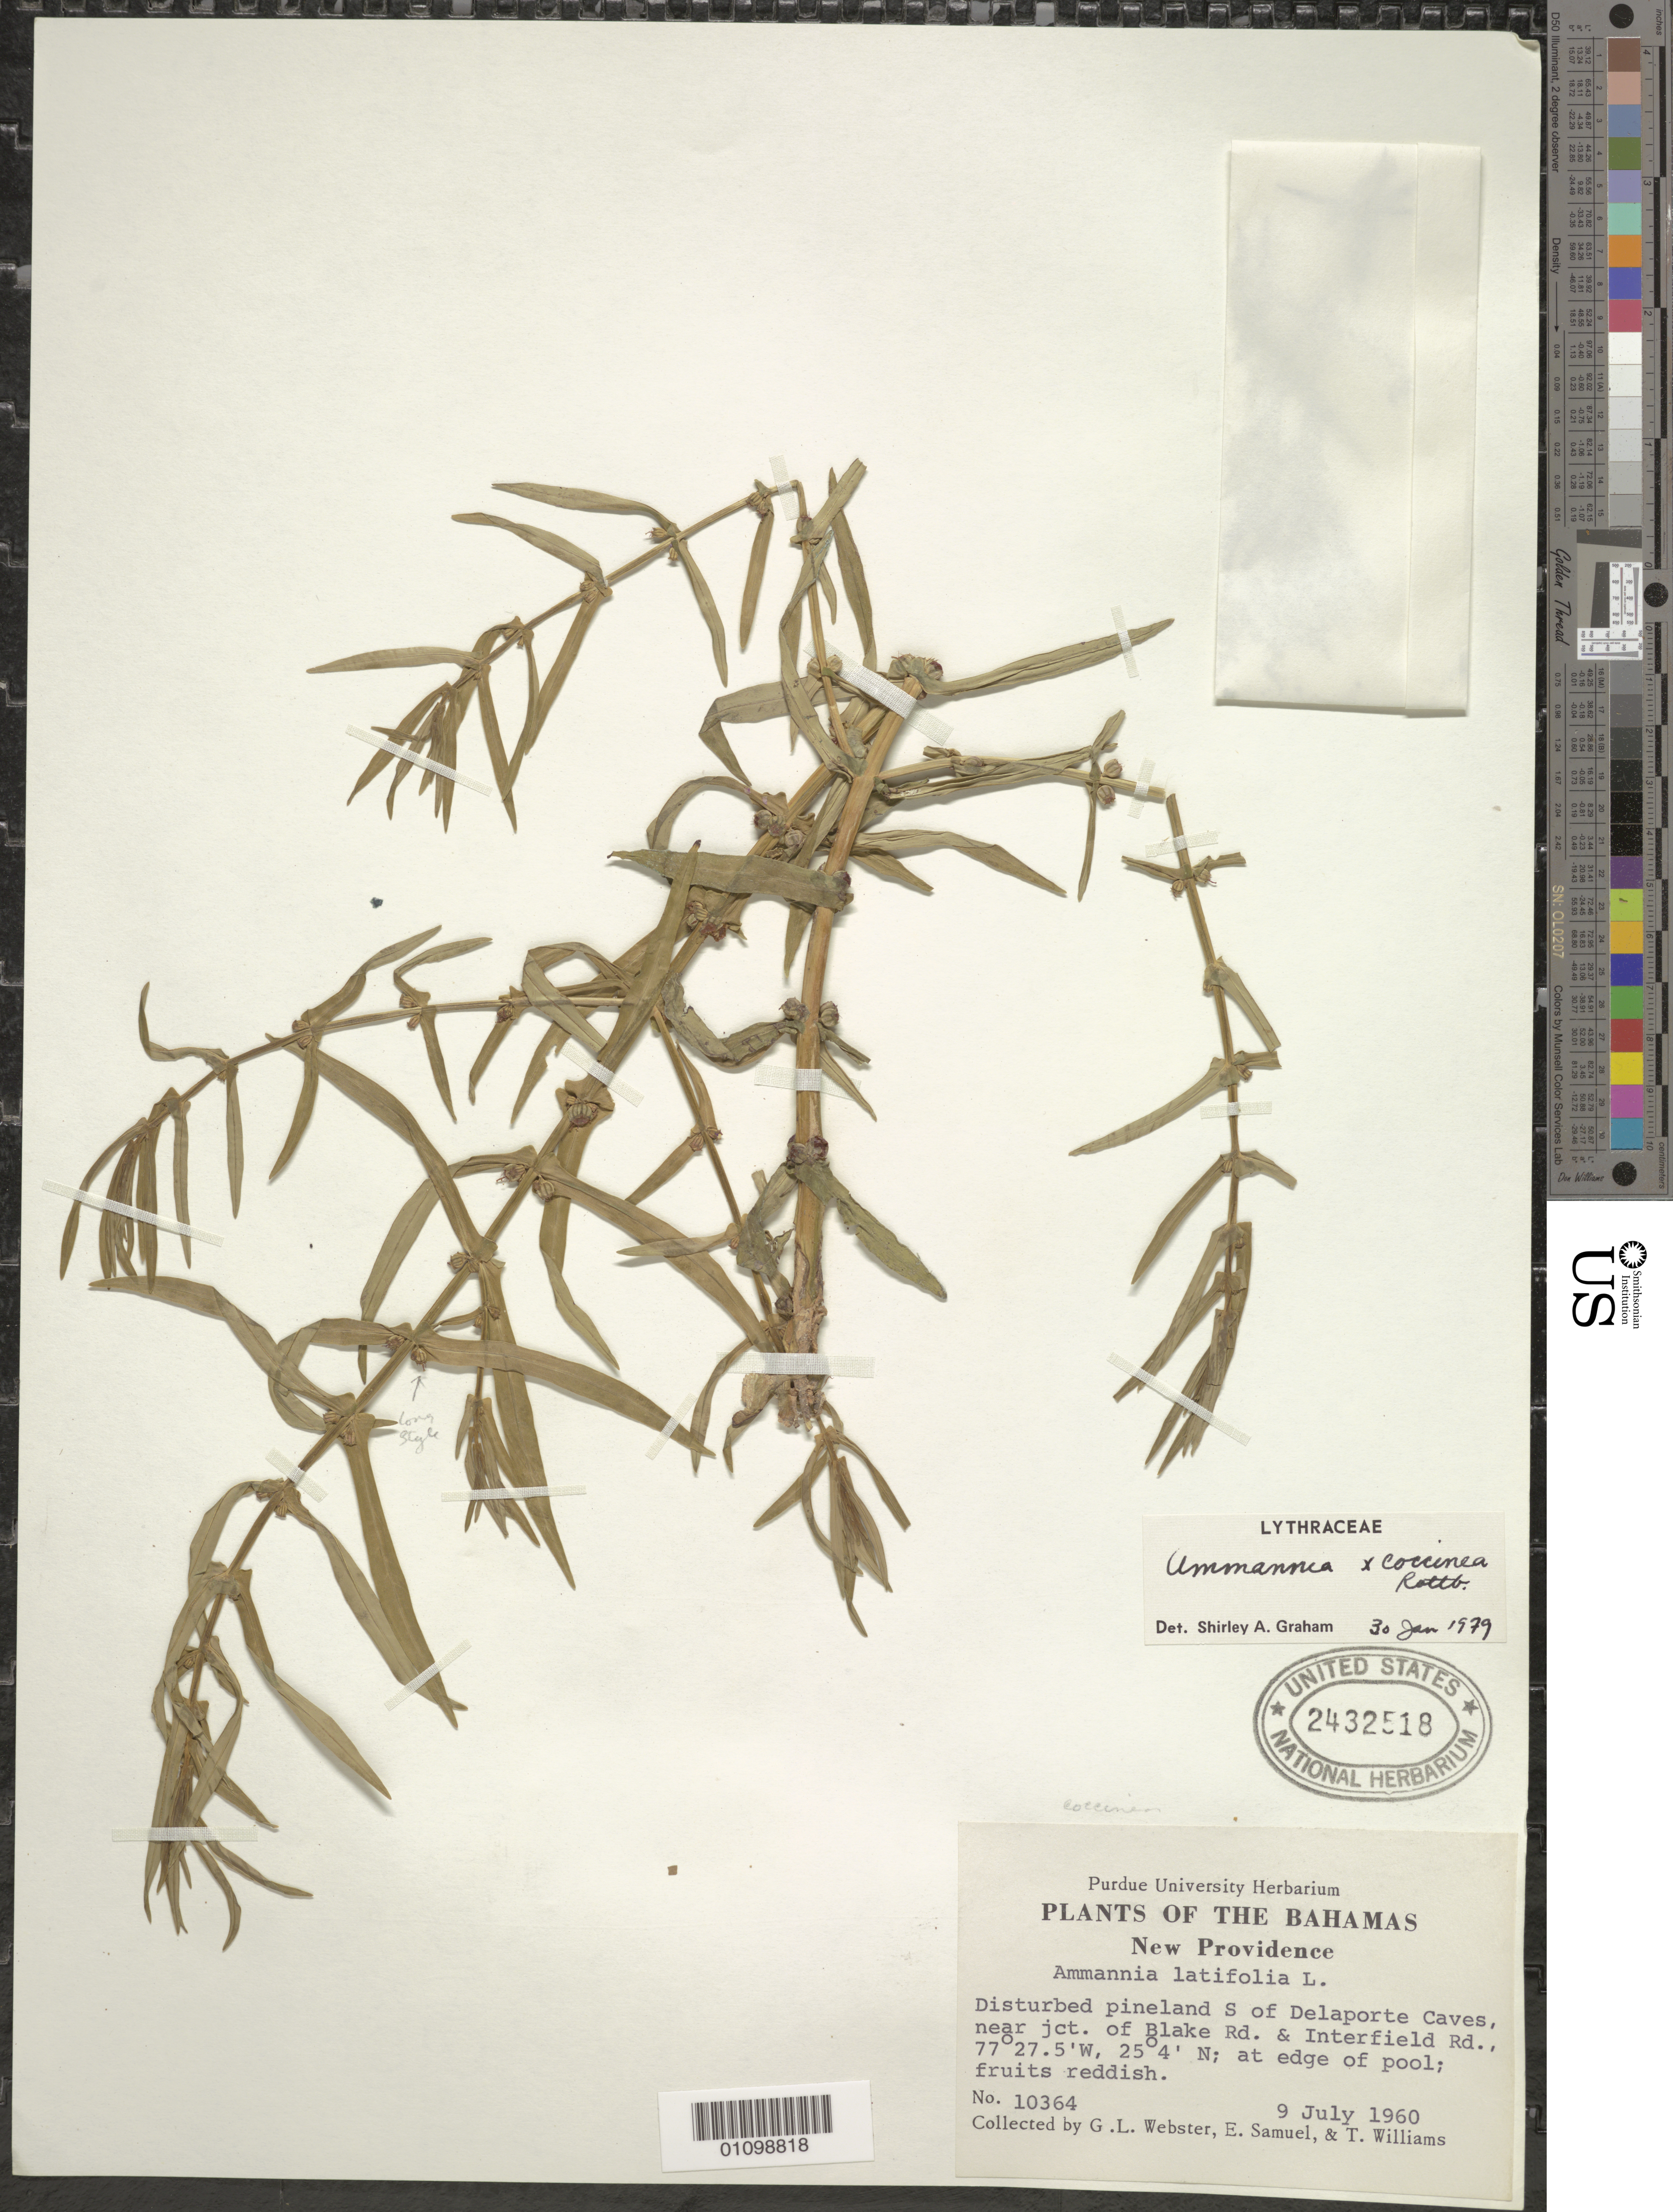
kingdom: Plantae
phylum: Tracheophyta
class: Magnoliopsida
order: Myrtales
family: Lythraceae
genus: Ammannia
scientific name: Ammannia coccinea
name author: Rottb.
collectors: G. L. Webster, E. Samuel & T. Williams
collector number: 10364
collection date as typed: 09 Jul 1960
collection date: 1960-07-09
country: Bahamas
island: New Providence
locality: Disturbed pineland S of Delaporte Caves, near jct. of Blake Rd. and Interfield Rd. at edge of pool.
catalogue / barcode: US 2432518